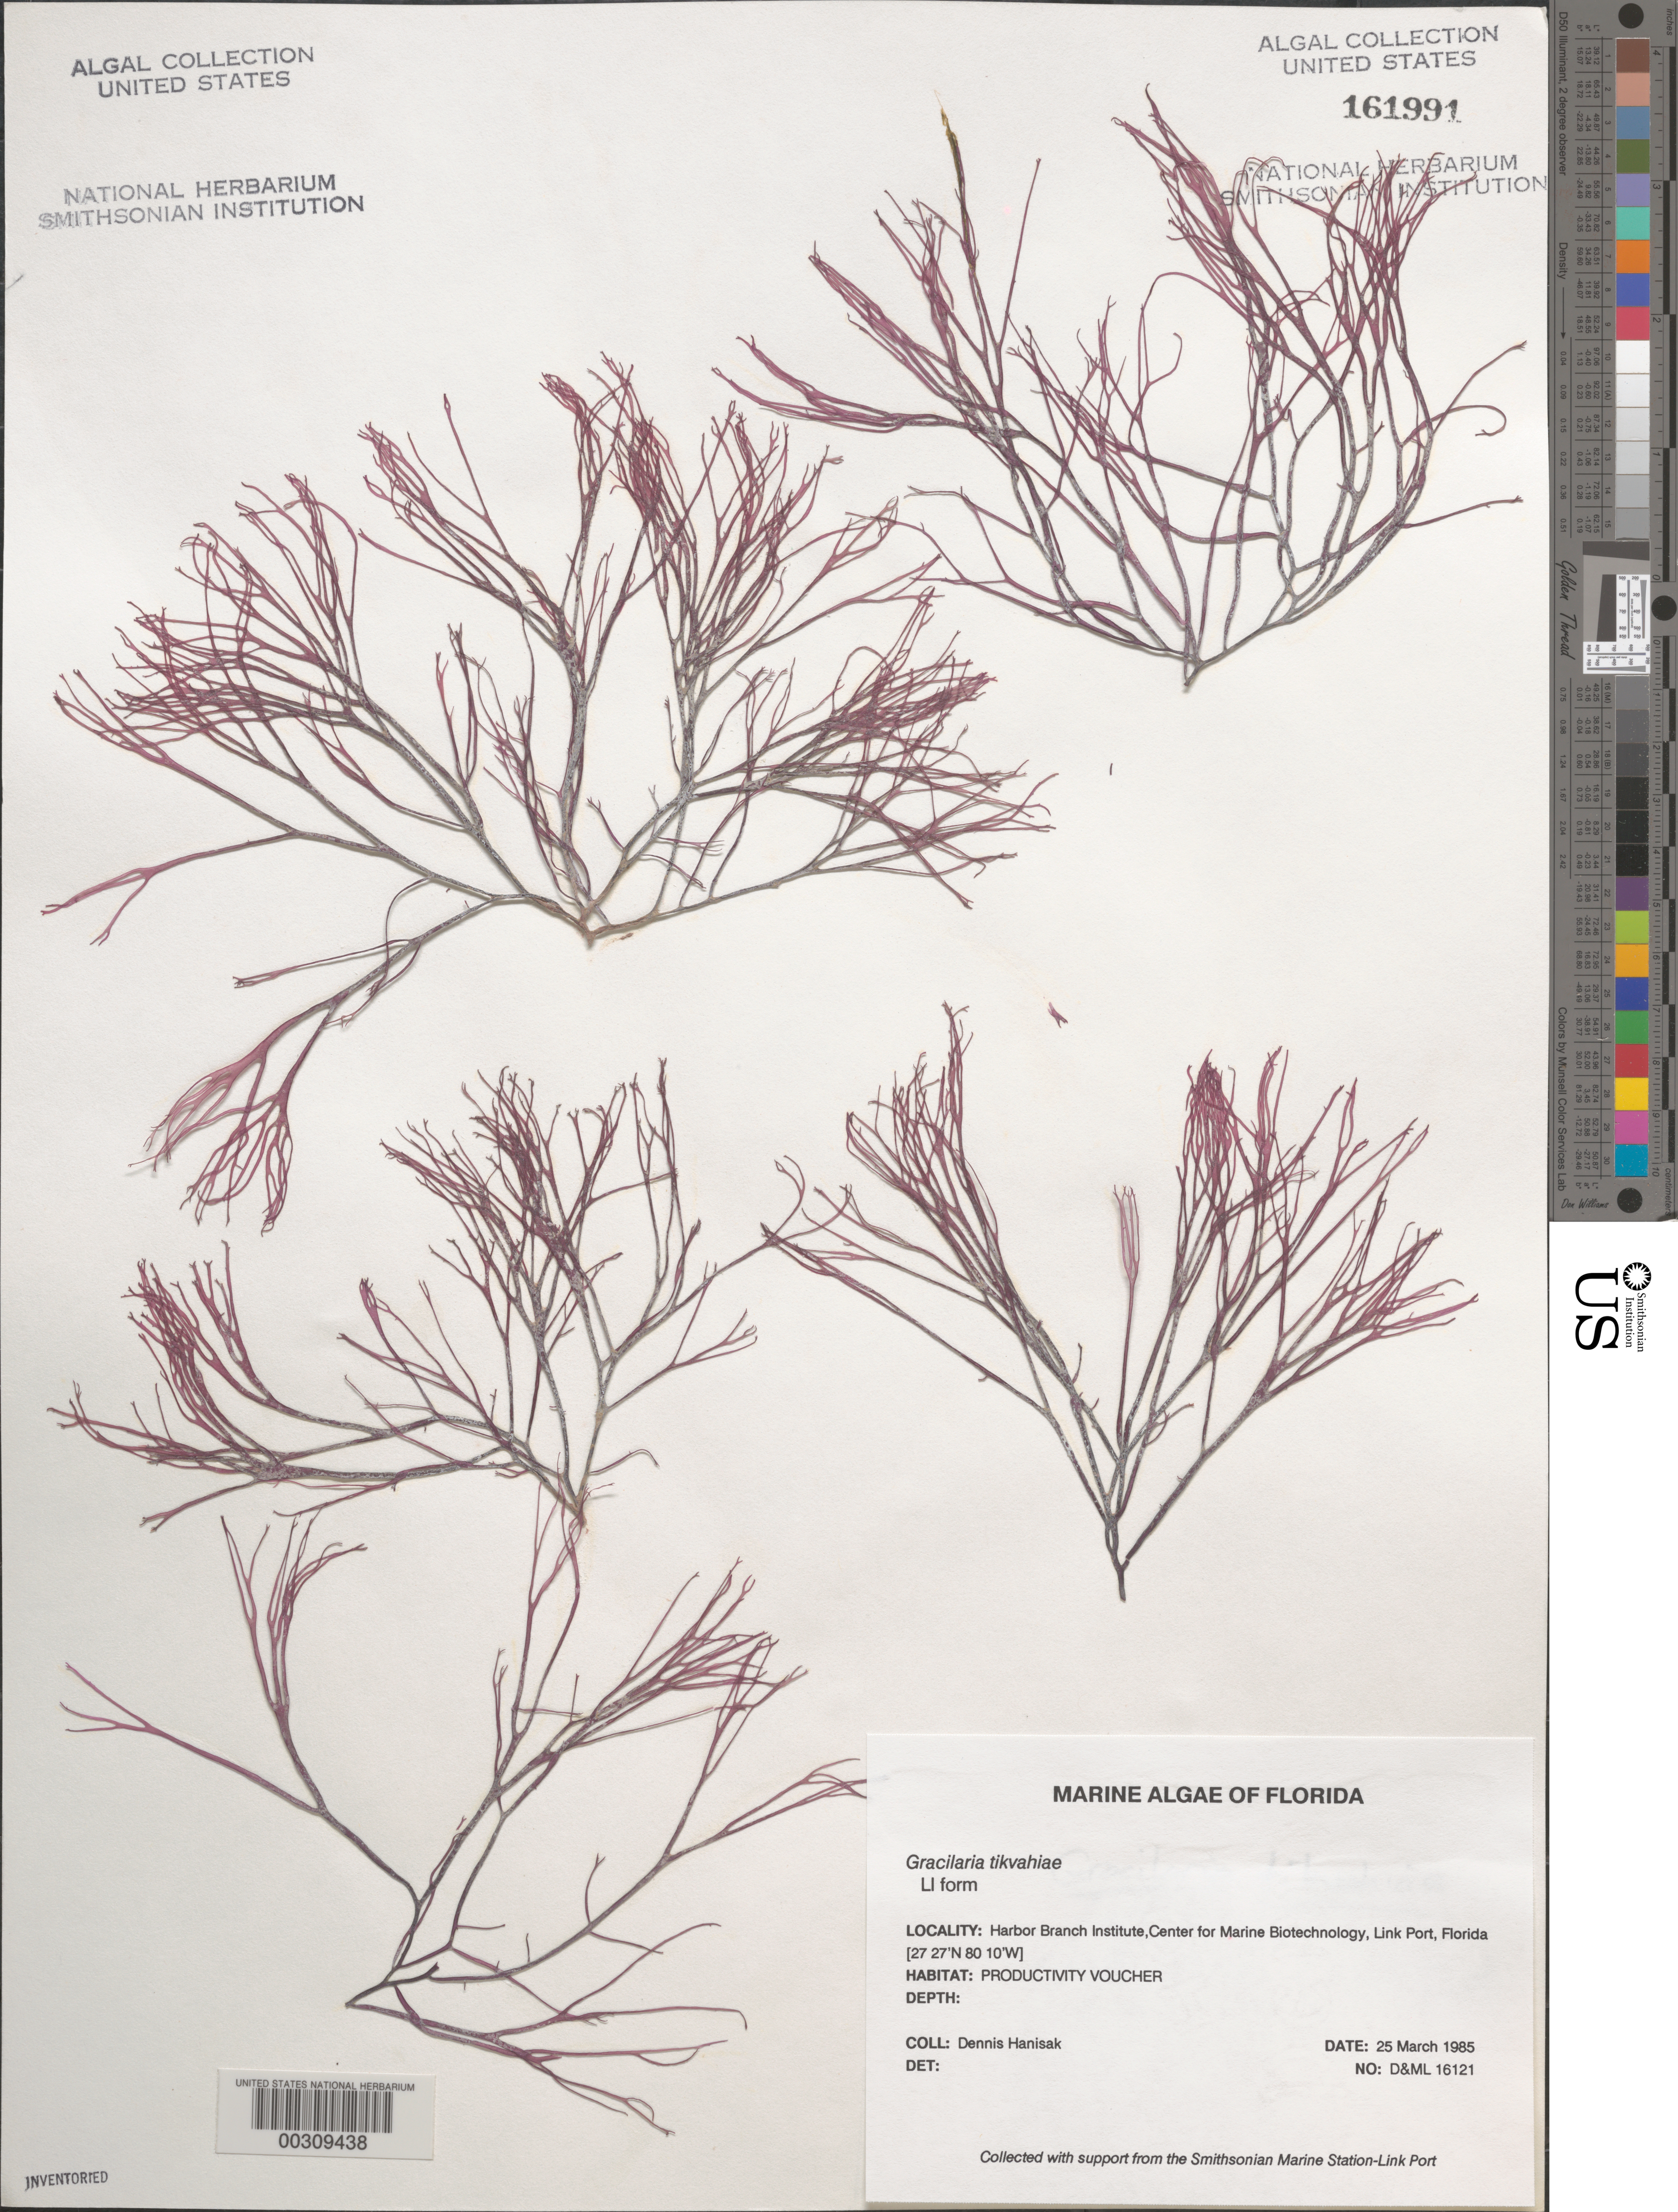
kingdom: Plantae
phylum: Rhodophyta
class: Florideophyceae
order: Gracilariales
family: Gracilariaceae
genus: Gracilaria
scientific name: Gracilaria tikvahiae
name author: McLachlan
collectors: M. Hanisak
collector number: D&ML 16121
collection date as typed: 25 Mar 1985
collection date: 1985-03-25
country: United States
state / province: Florida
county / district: Saint Lucie County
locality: Harbor Branch Oceanographic Institutue, Center for Marine Biotechnology, Link Port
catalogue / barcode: US 161991